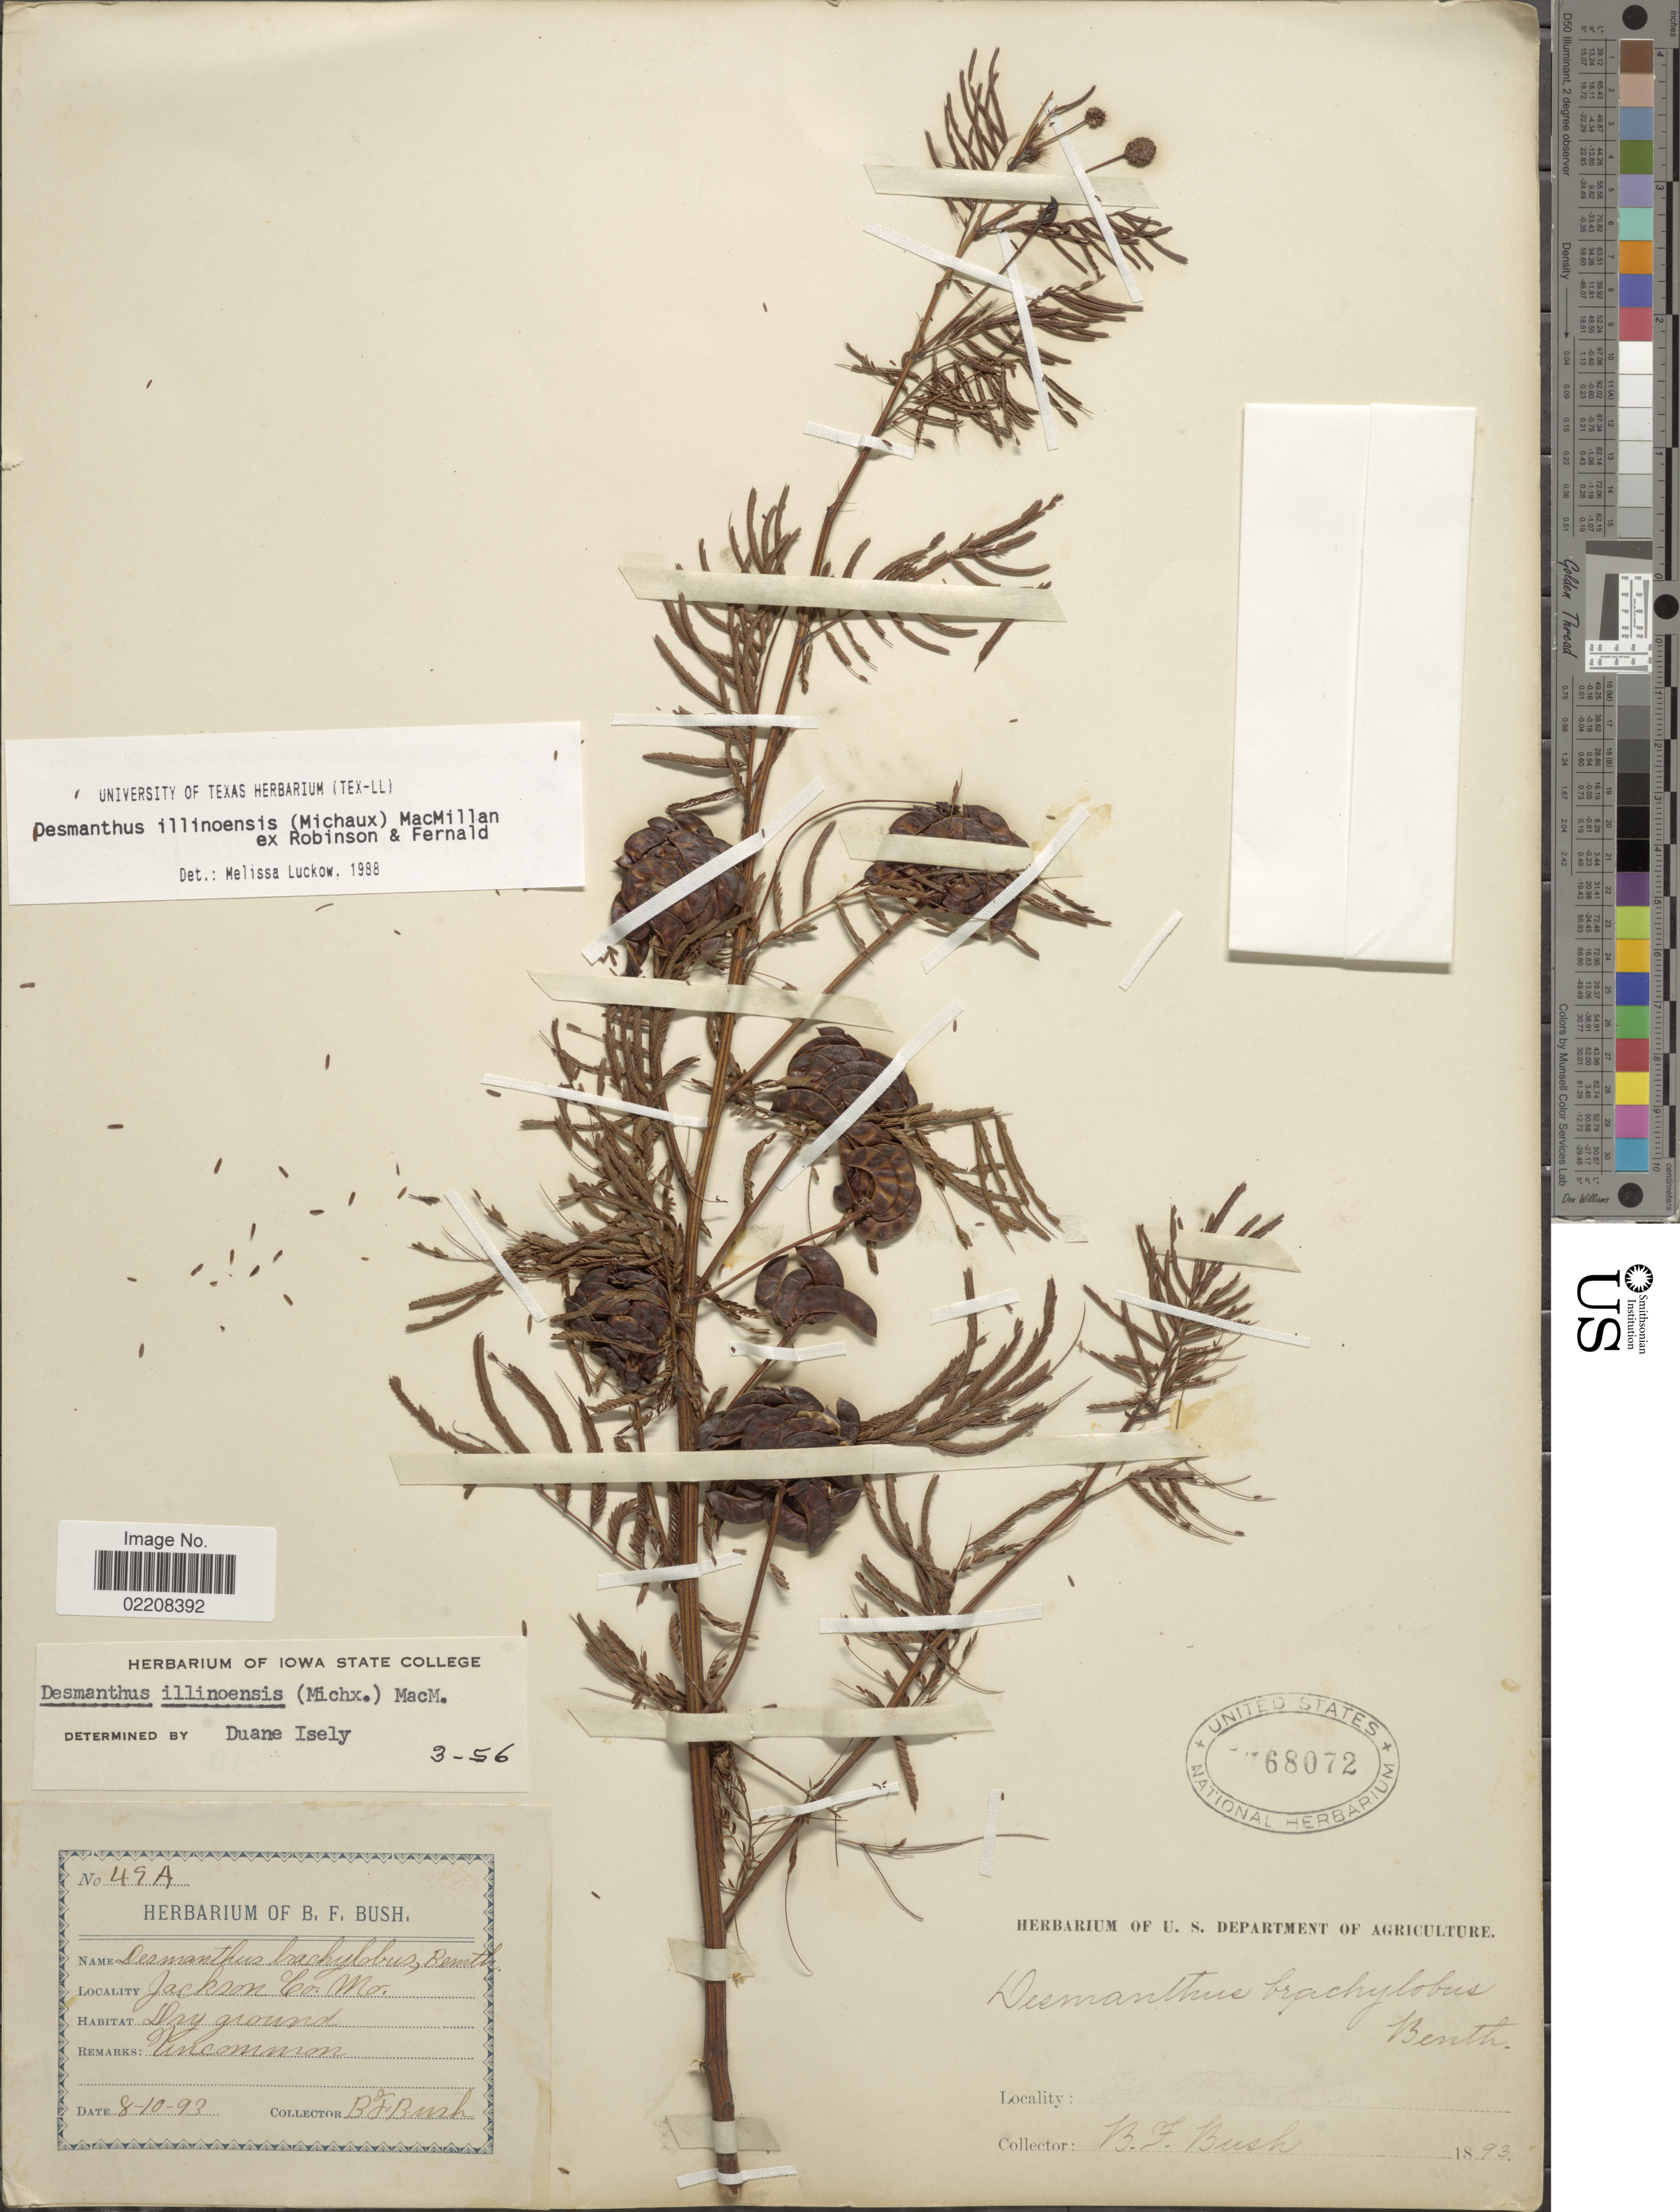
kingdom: Plantae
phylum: Tracheophyta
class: Magnoliopsida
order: Fabales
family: Fabaceae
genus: Desmanthus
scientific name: Desmanthus illinoensis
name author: (Michx.) MacMill.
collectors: B. F. Bush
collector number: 49A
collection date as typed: Transcribed d/m/y: 10/8/93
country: United States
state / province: Missouri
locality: Jackson Co. Mo.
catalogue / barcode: US 68072